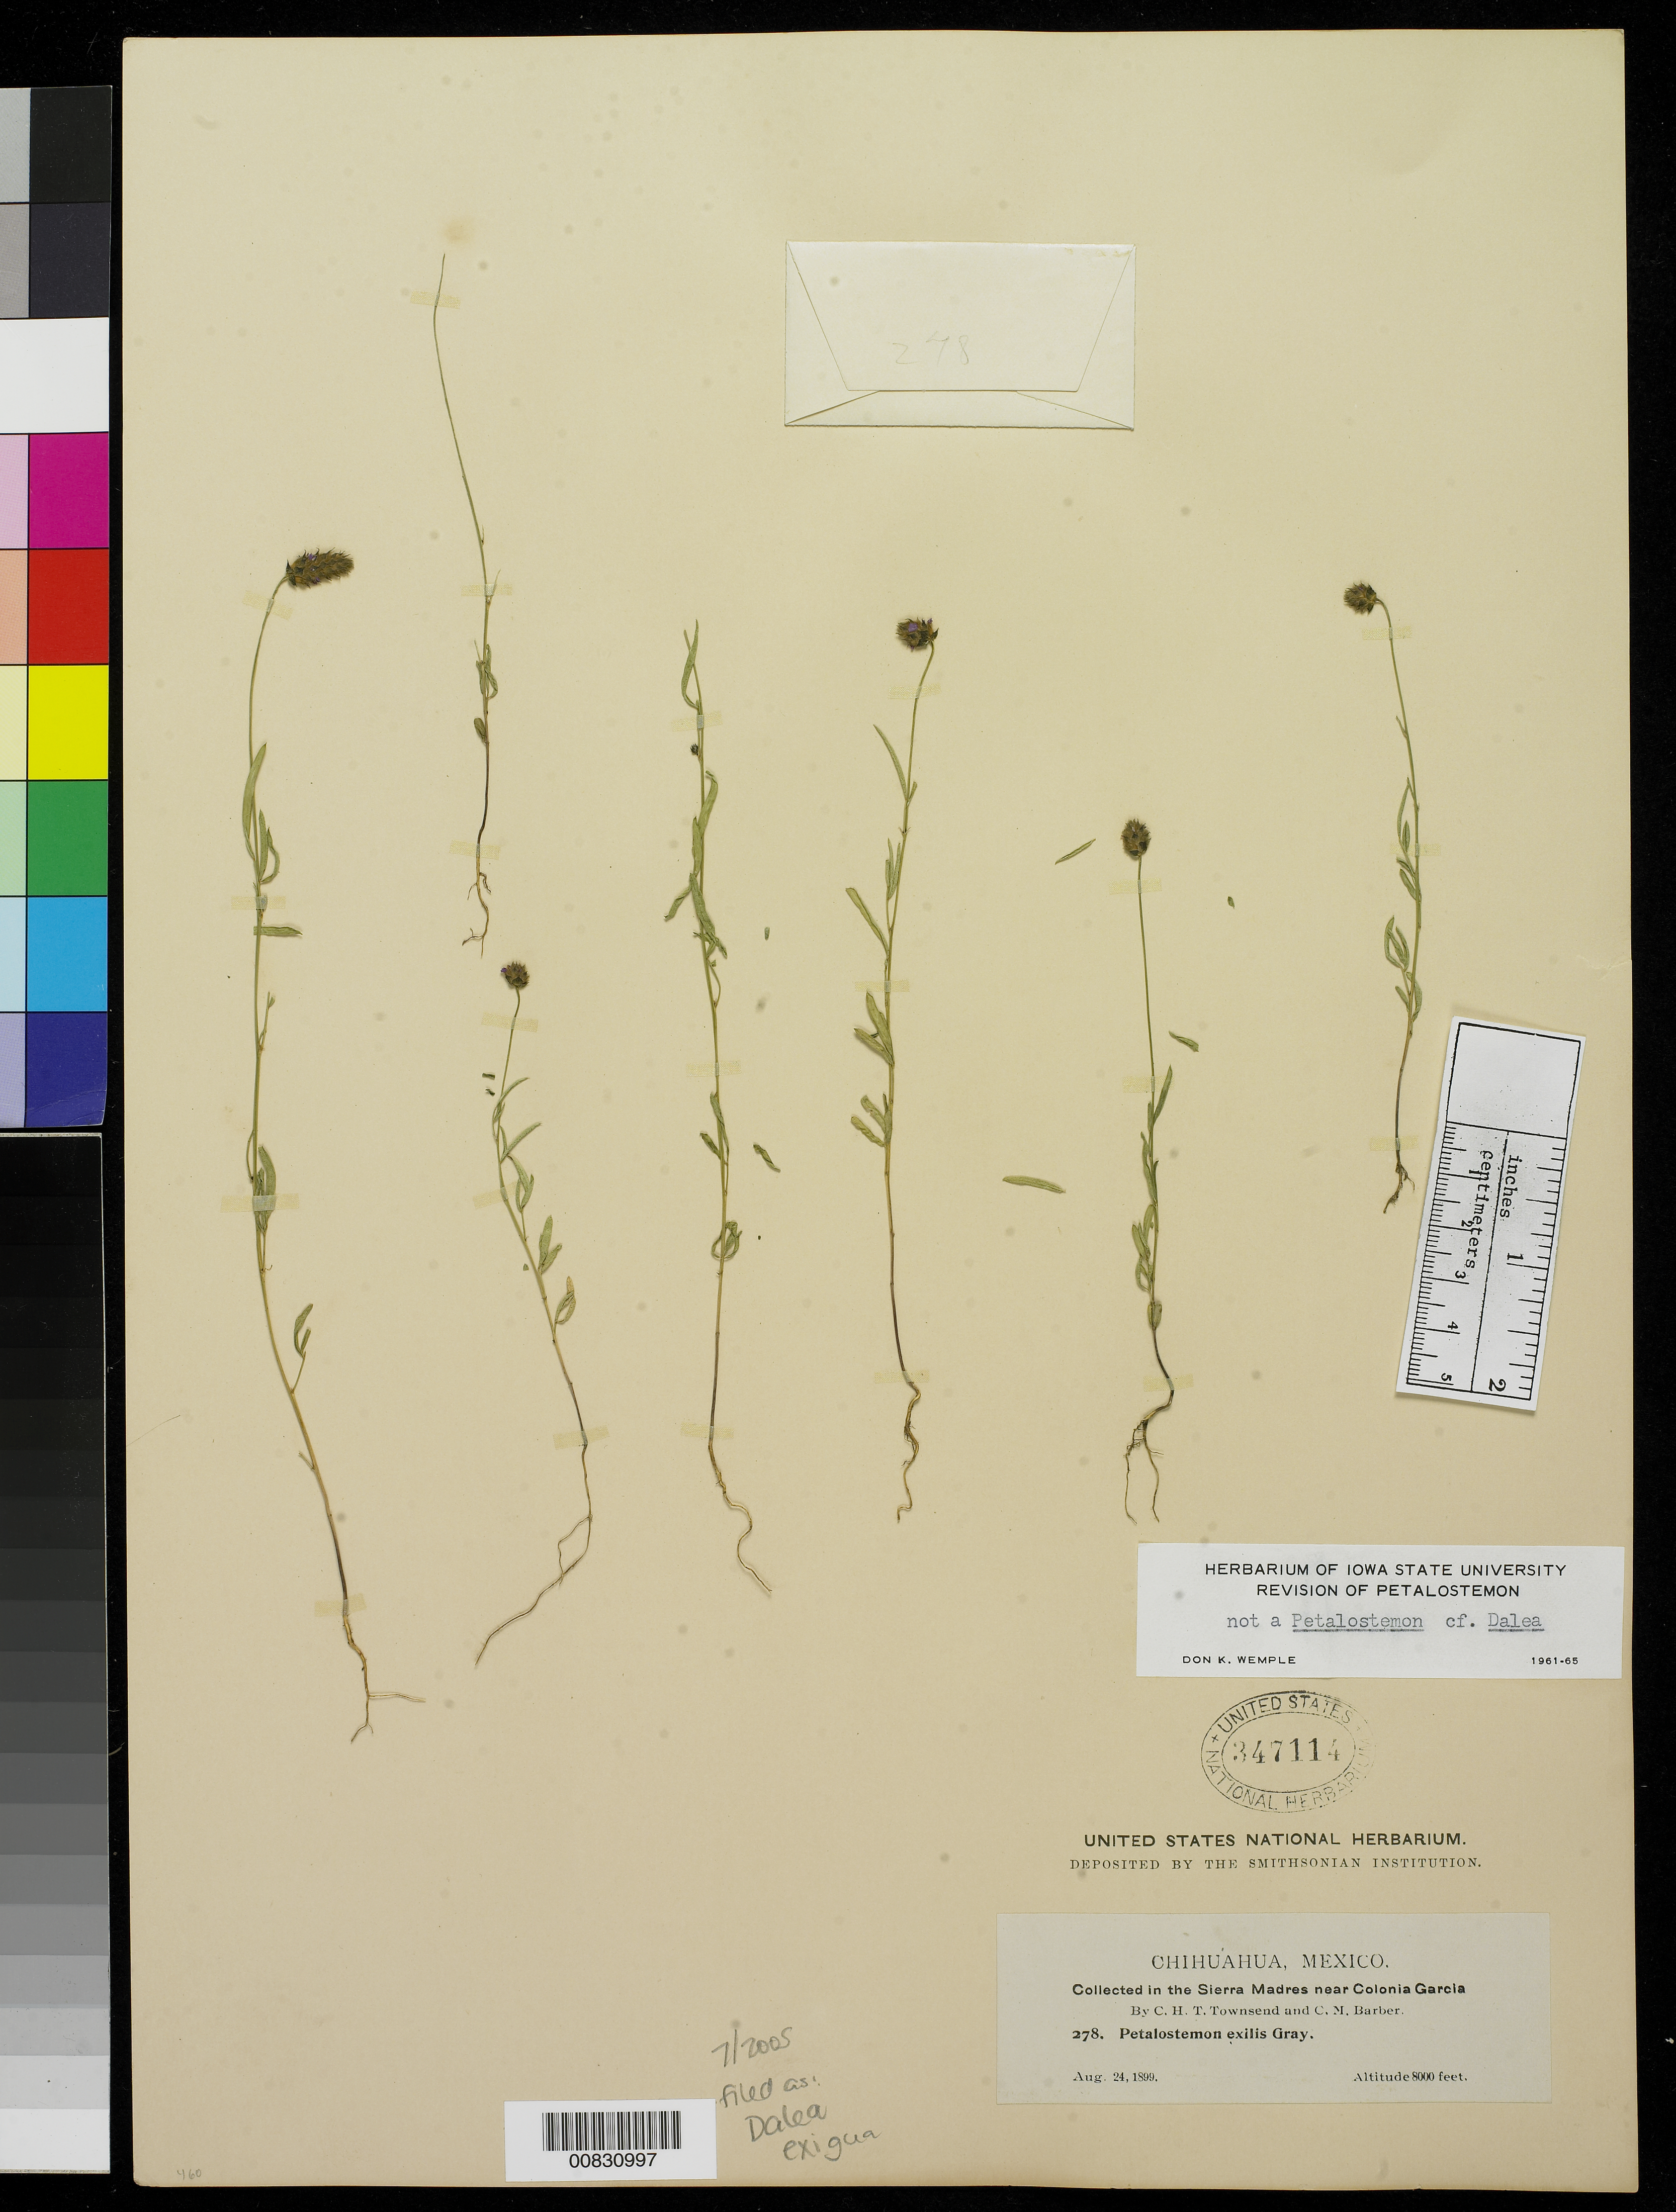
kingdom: Plantae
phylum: Tracheophyta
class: Magnoliopsida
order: Fabales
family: Fabaceae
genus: Dalea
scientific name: Dalea exigua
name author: Barneby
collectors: C. H. T. Townsend & C. Barber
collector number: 278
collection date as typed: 24 Aug 1899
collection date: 1899-08-24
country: Mexico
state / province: Chihuahua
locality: Sierra Madre near Colonia García.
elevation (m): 2438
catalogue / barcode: US 347114